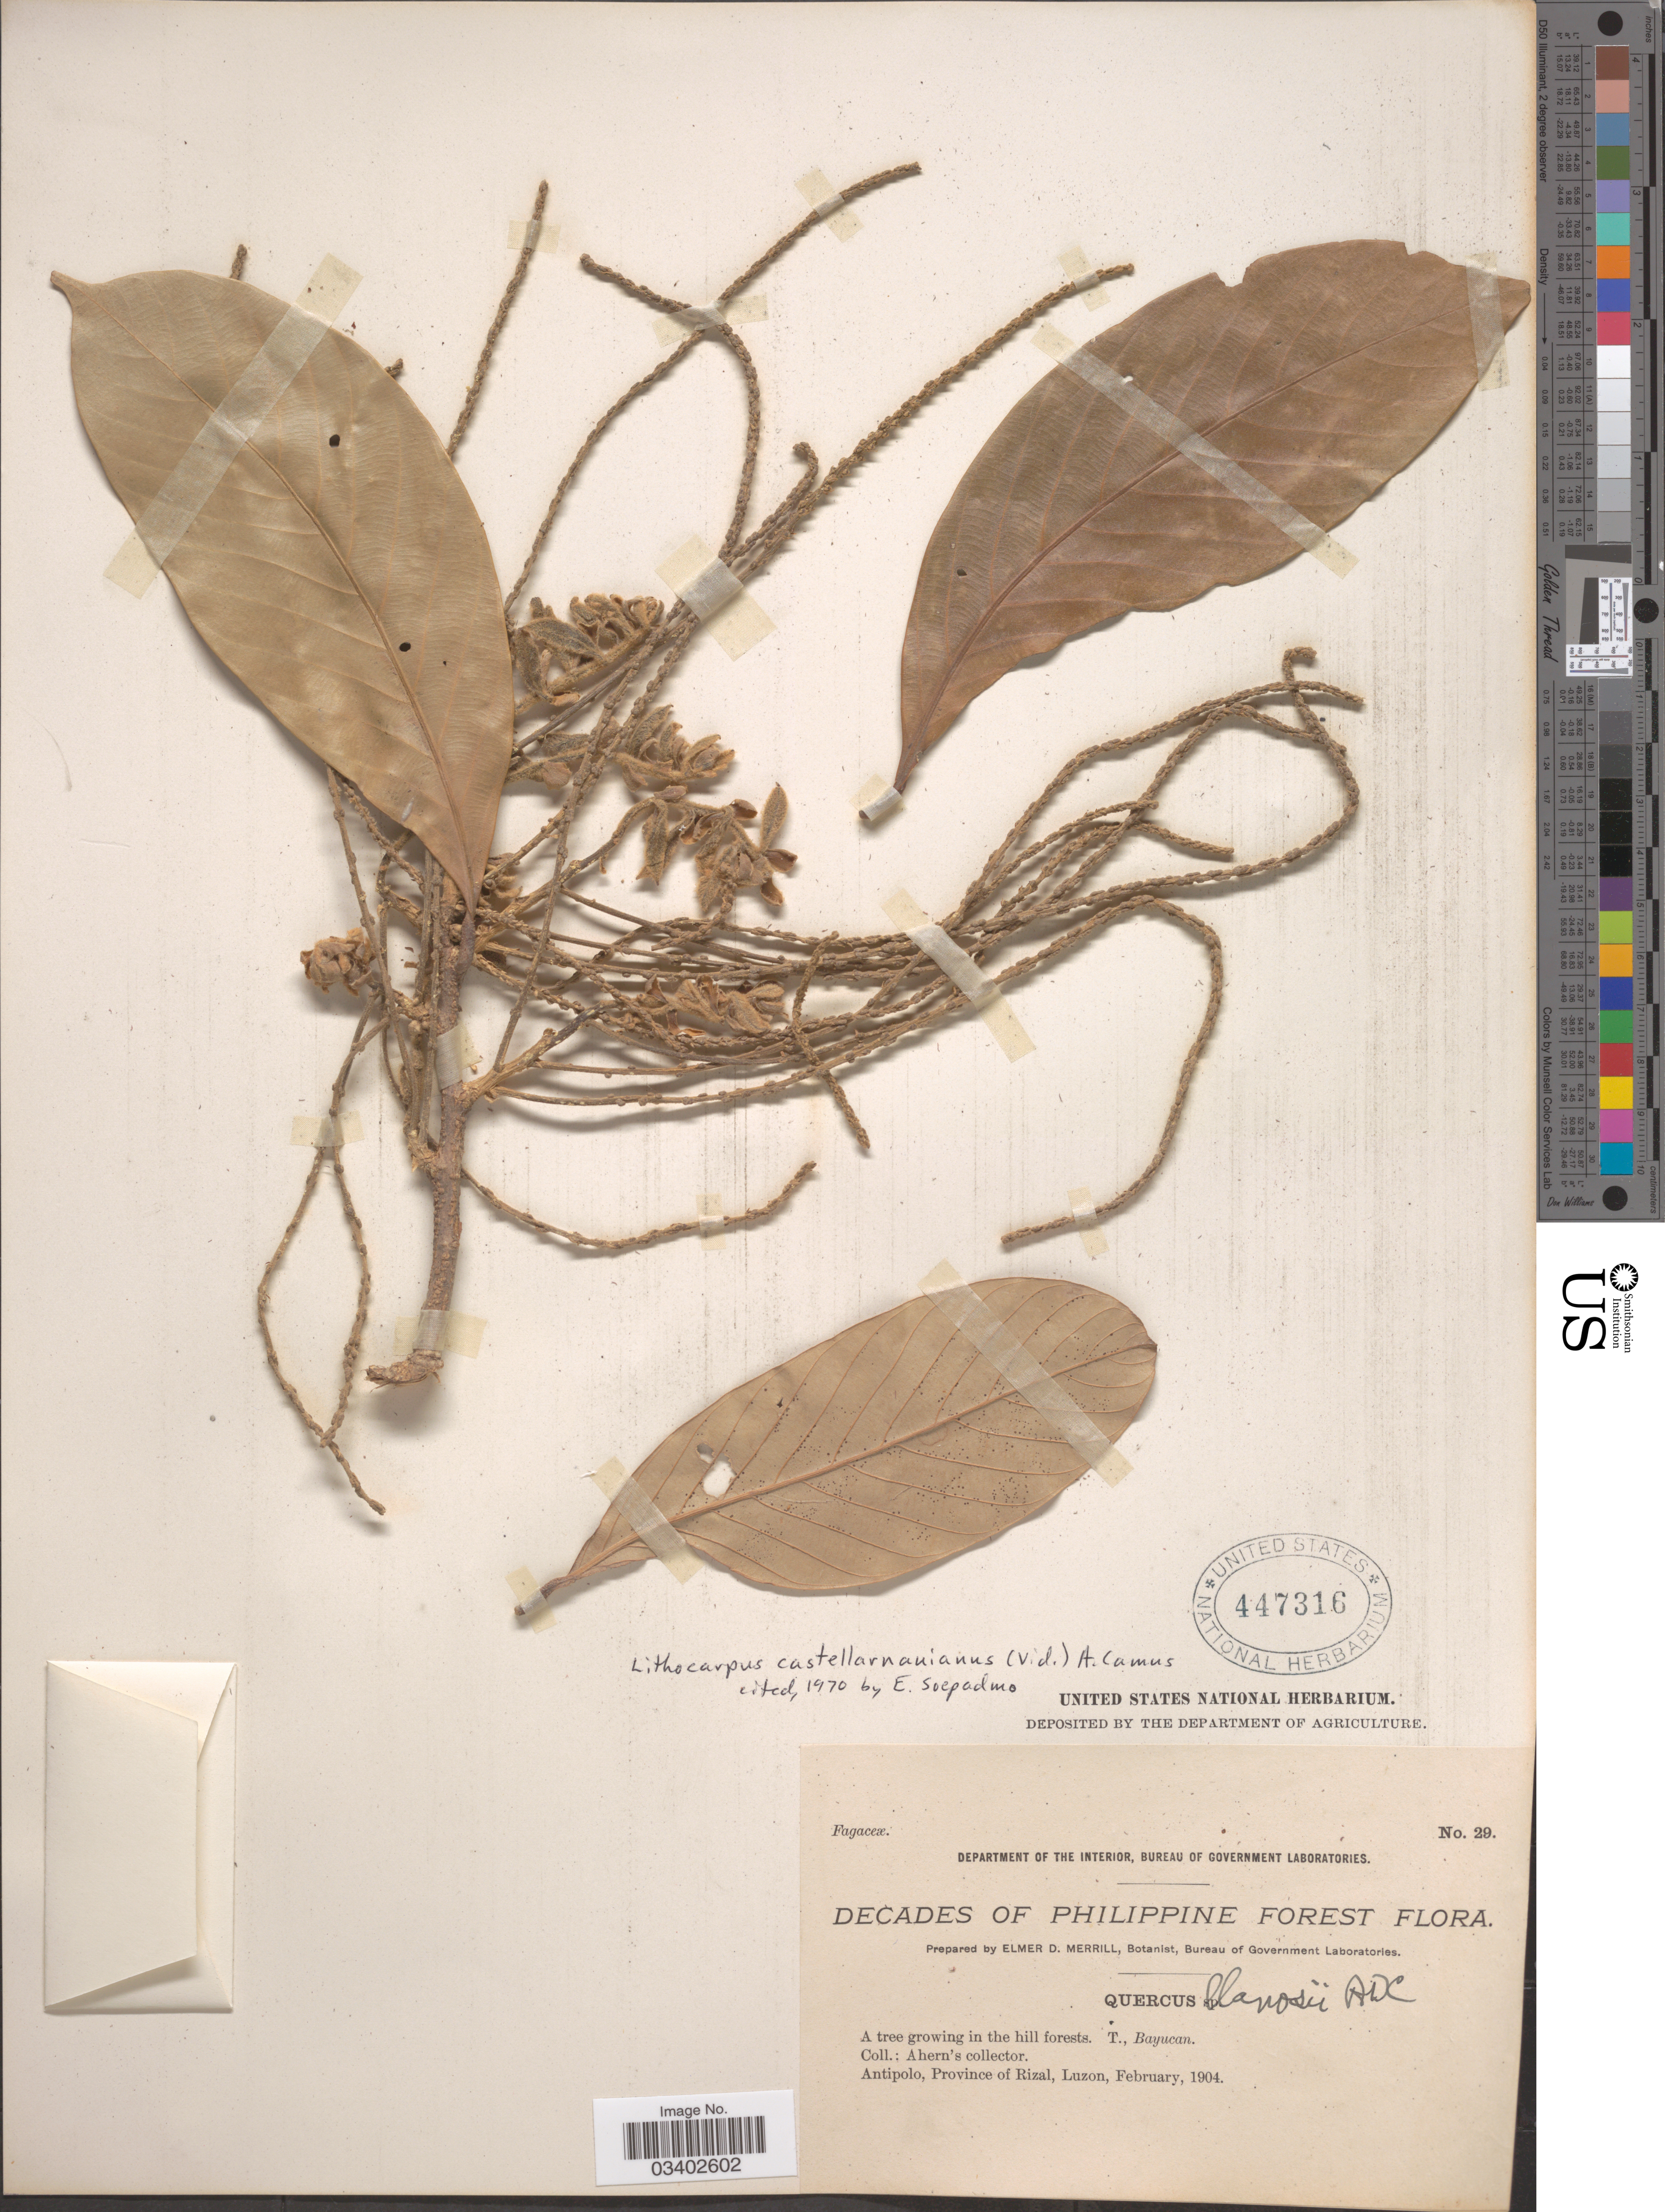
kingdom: Plantae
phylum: Tracheophyta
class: Magnoliopsida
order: Fagales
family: Fagaceae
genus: Lithocarpus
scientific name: Lithocarpus castellarnauianus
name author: (Lindl. & Wall.) A. Camus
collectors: Ahern's collector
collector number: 29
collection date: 1904-02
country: Philippines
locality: Antipolo, Province of Rizal, Luzon.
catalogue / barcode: US 447316